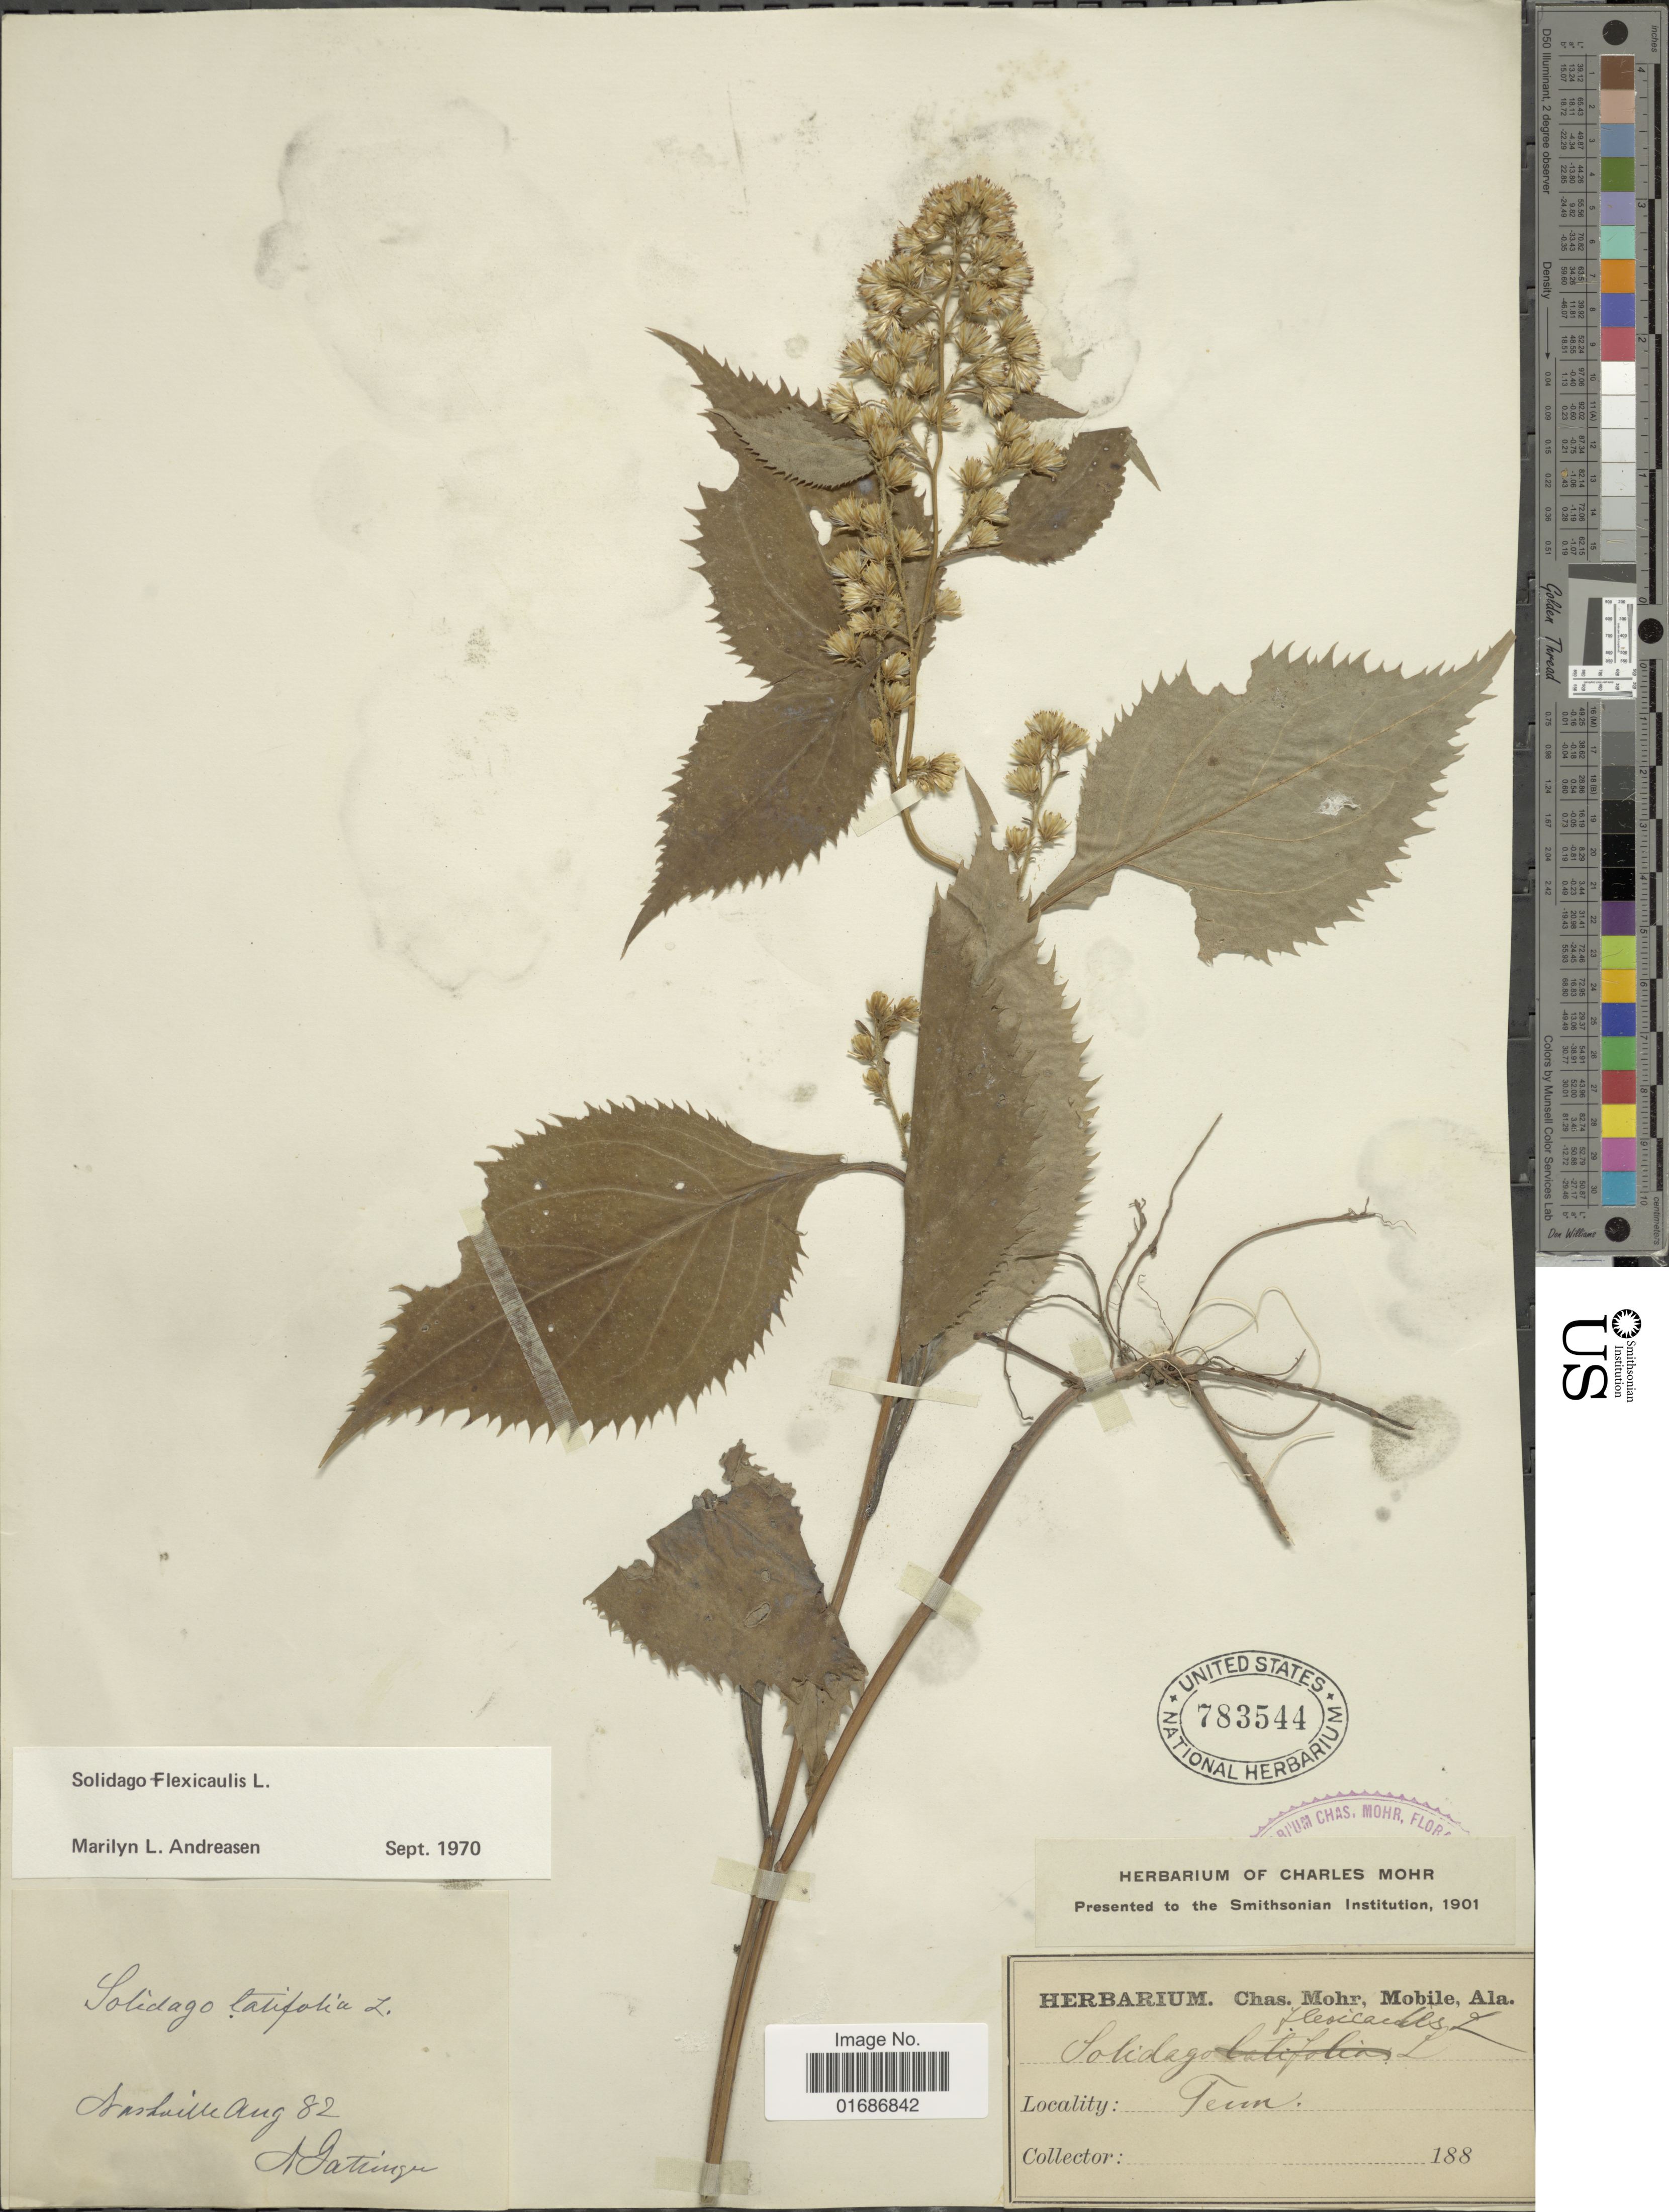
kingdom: Plantae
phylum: Tracheophyta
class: Magnoliopsida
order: Asterales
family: Asteraceae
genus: Solidago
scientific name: Solidago flexicaulis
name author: L.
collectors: A. Gatiuge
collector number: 82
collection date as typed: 188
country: United States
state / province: Tennessee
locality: Nashville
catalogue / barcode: US 783544